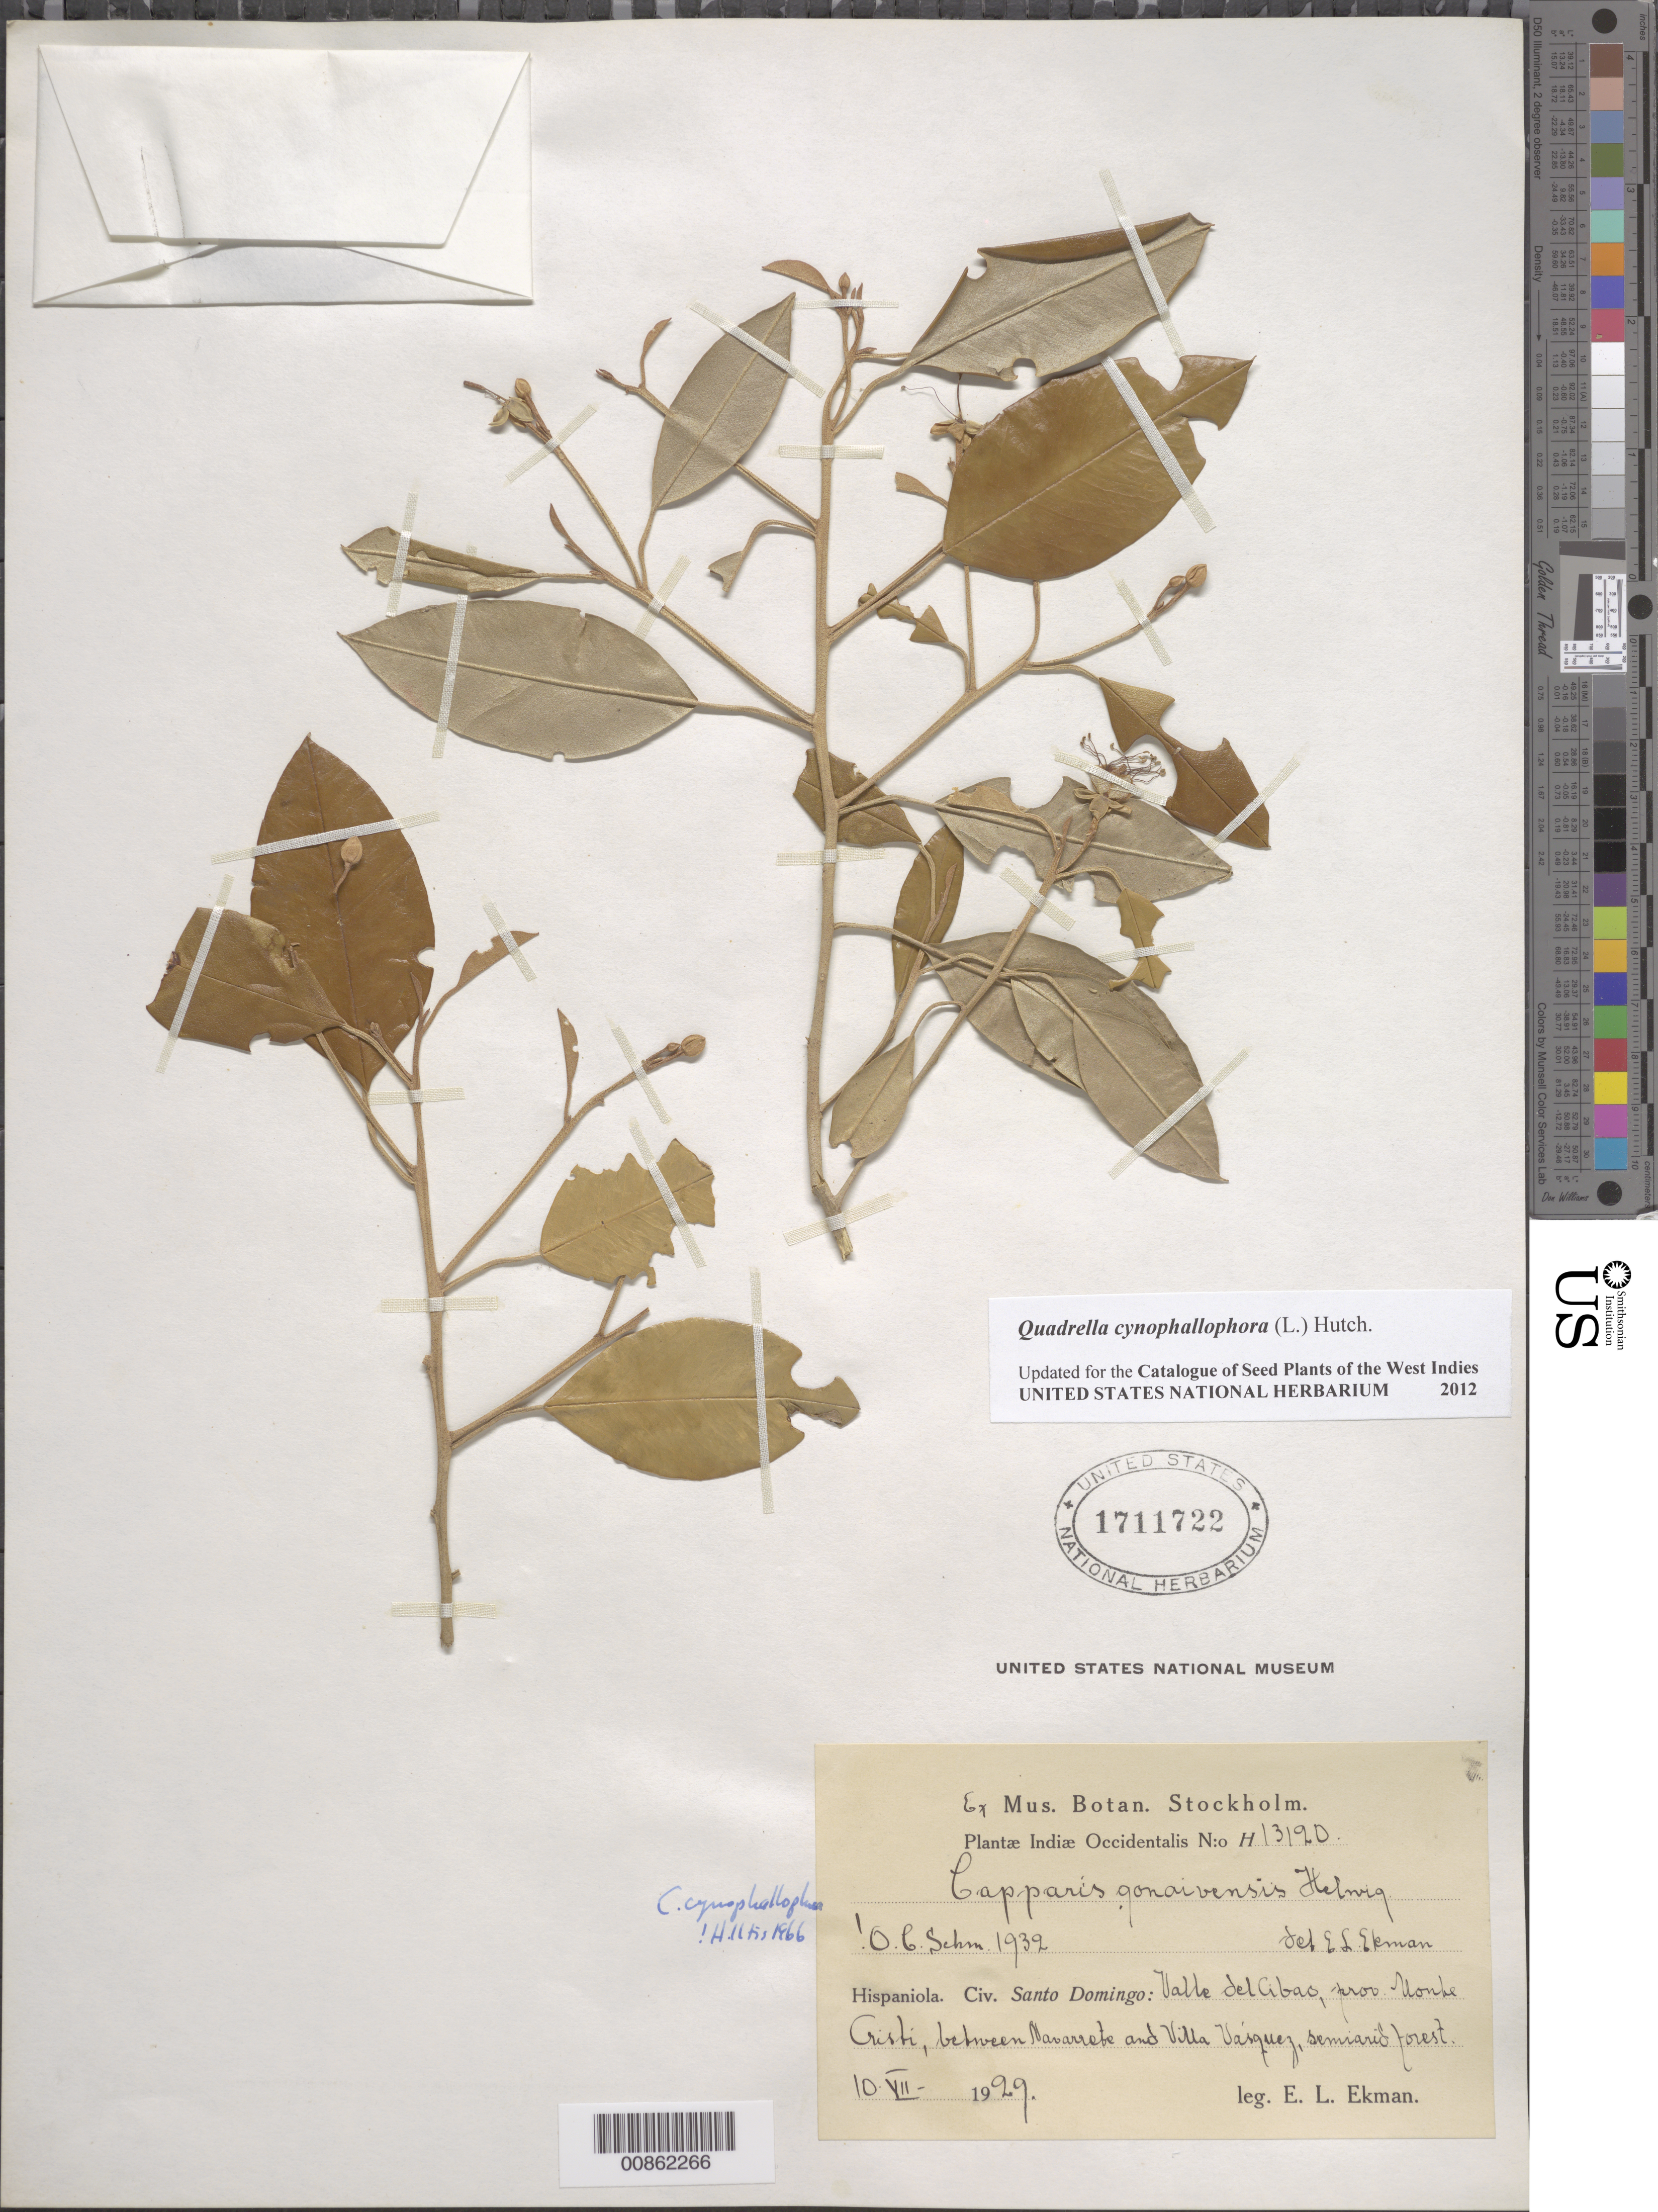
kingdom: Plantae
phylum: Tracheophyta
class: Magnoliopsida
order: Brassicales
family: Capparaceae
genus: Quadrella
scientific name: Quadrella cynophallophora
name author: (L.) Hutch.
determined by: Iltis, Hugh Hellmut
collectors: E. L. Ekman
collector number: H 13120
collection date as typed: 10 Jul 1929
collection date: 1929-07-10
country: Dominican Republic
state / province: Monte Cristi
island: Hispaniola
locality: Valle del Cibao, between Navarrete and Villa Vásquez.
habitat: Semiarid forest.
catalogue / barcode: US 1711722